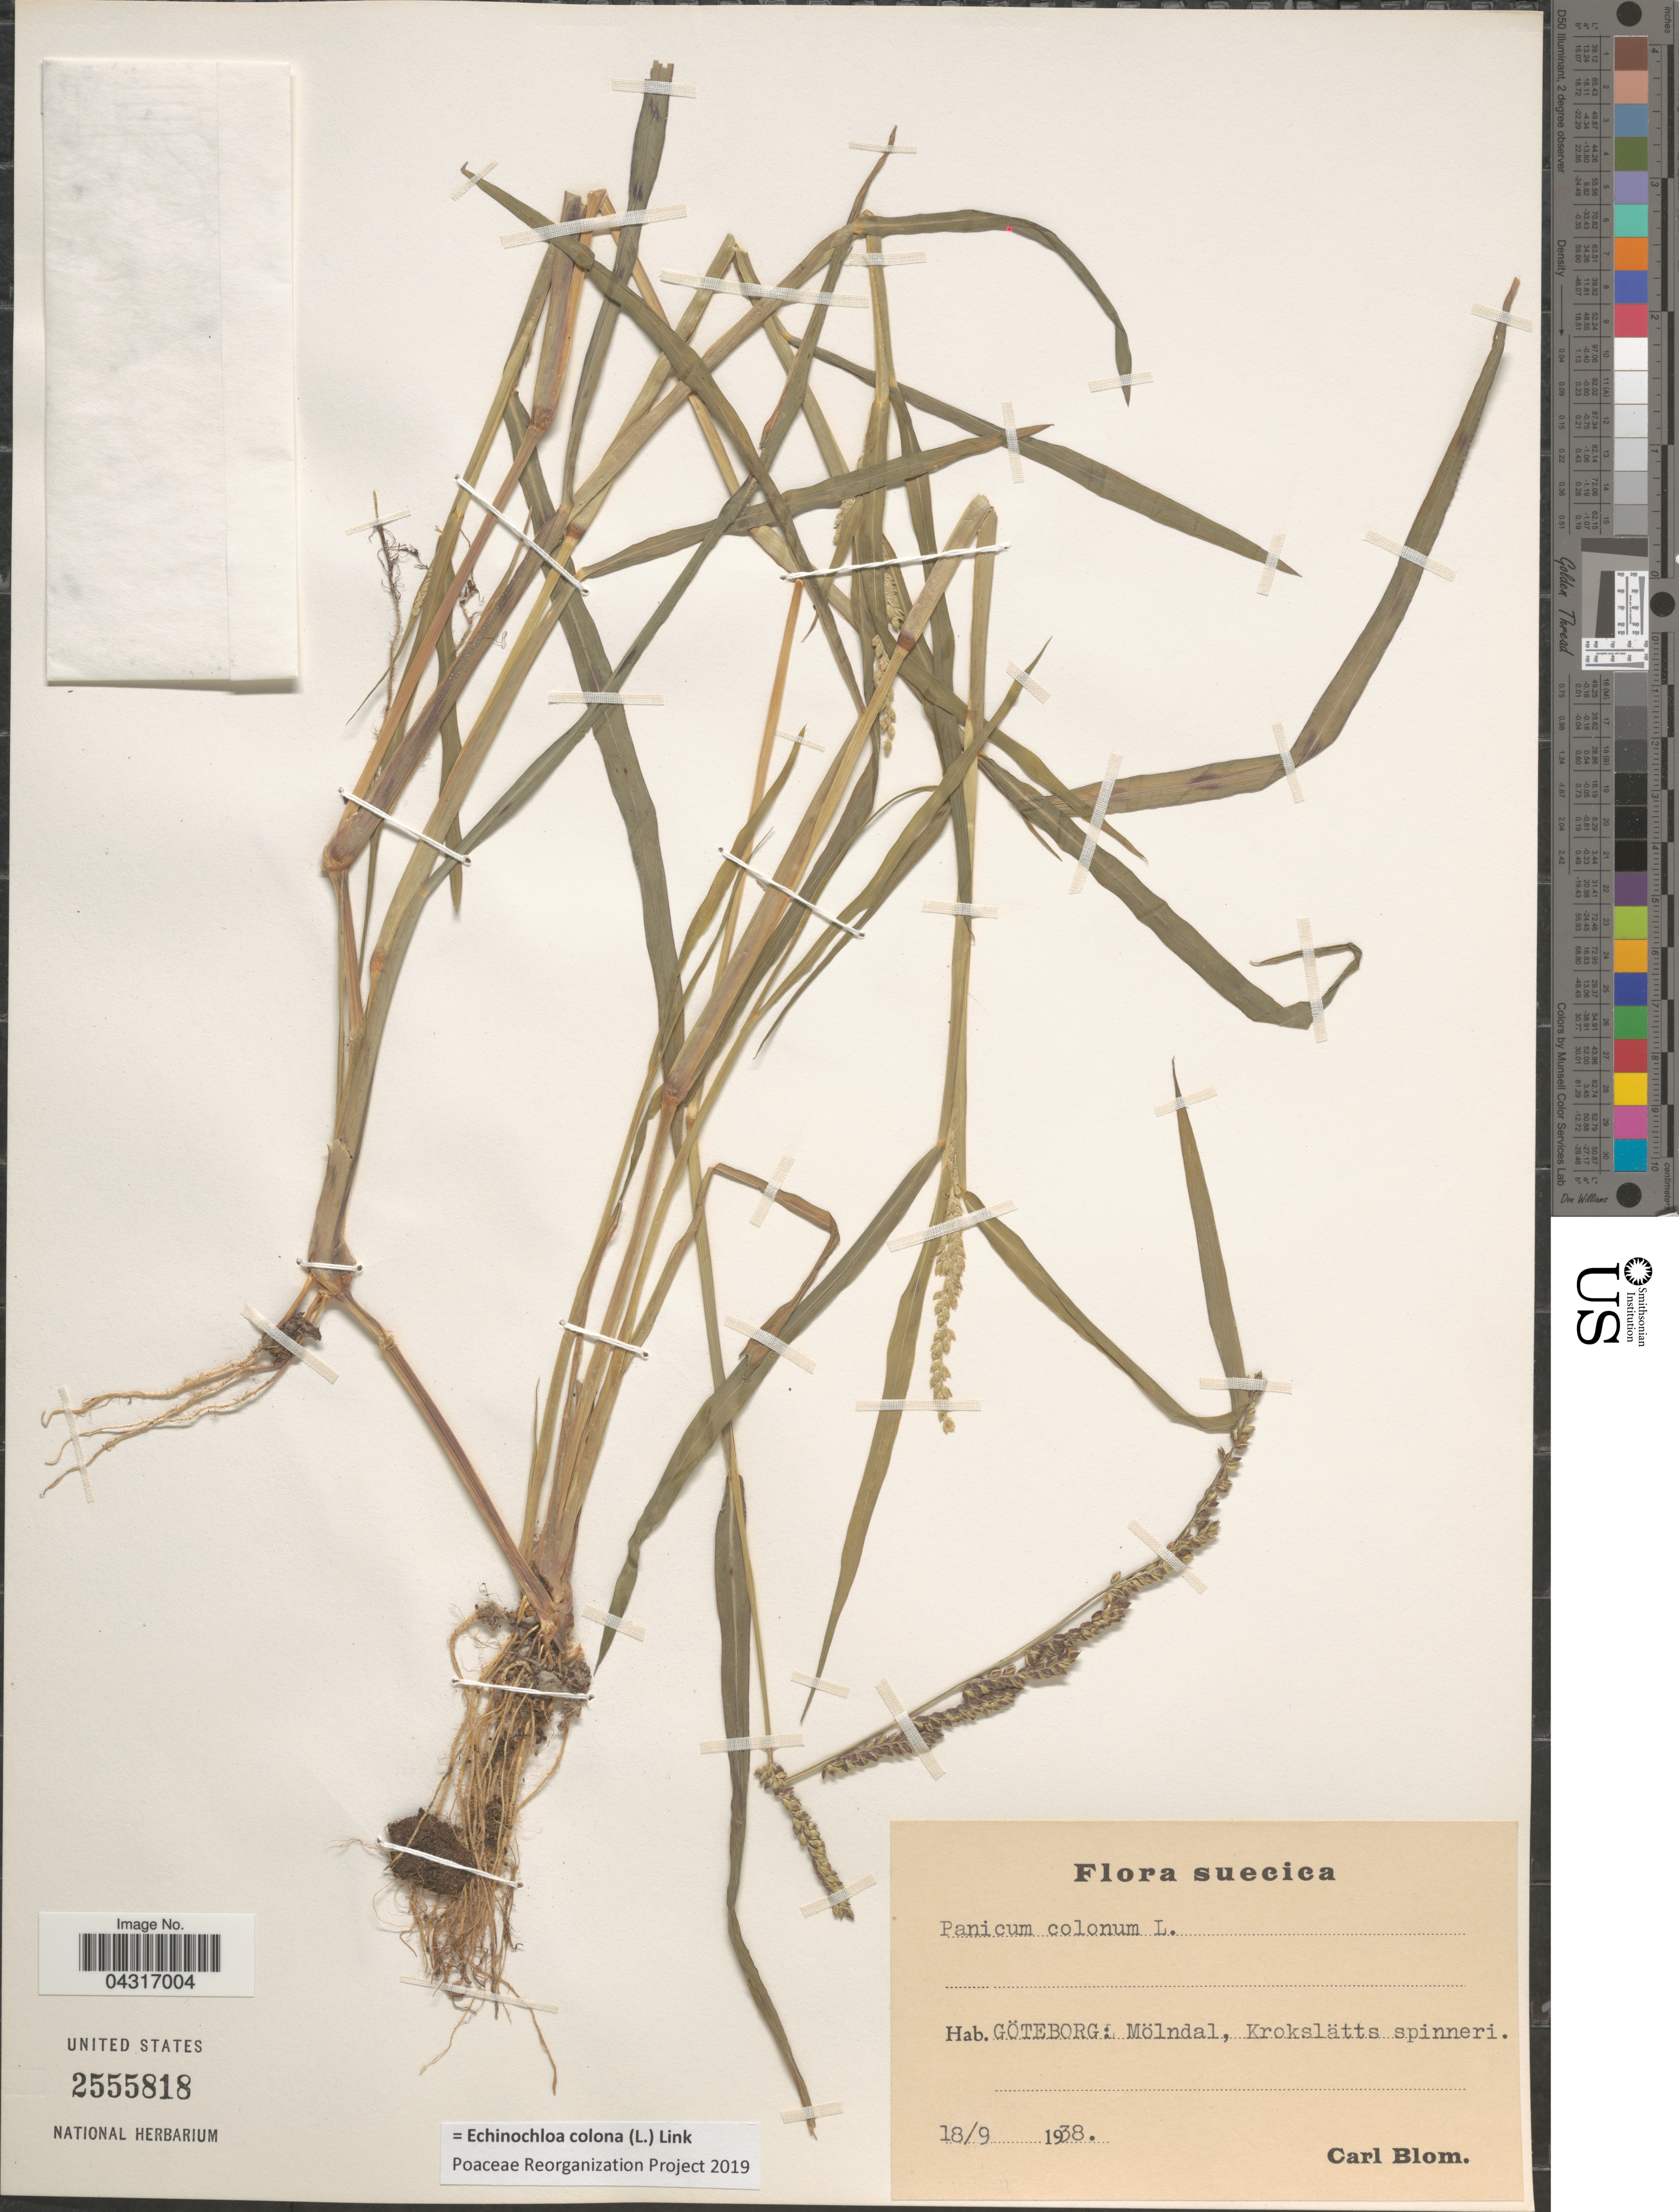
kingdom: Plantae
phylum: Tracheophyta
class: Liliopsida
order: Poales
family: Poaceae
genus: Echinochloa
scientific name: Echinochloa colona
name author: (L.) Link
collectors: C. H. Blom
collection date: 1938-09-18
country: Sweden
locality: Suecica. Göteborg: Mölndal, Krokslätts spinneri.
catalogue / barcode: US 2555818